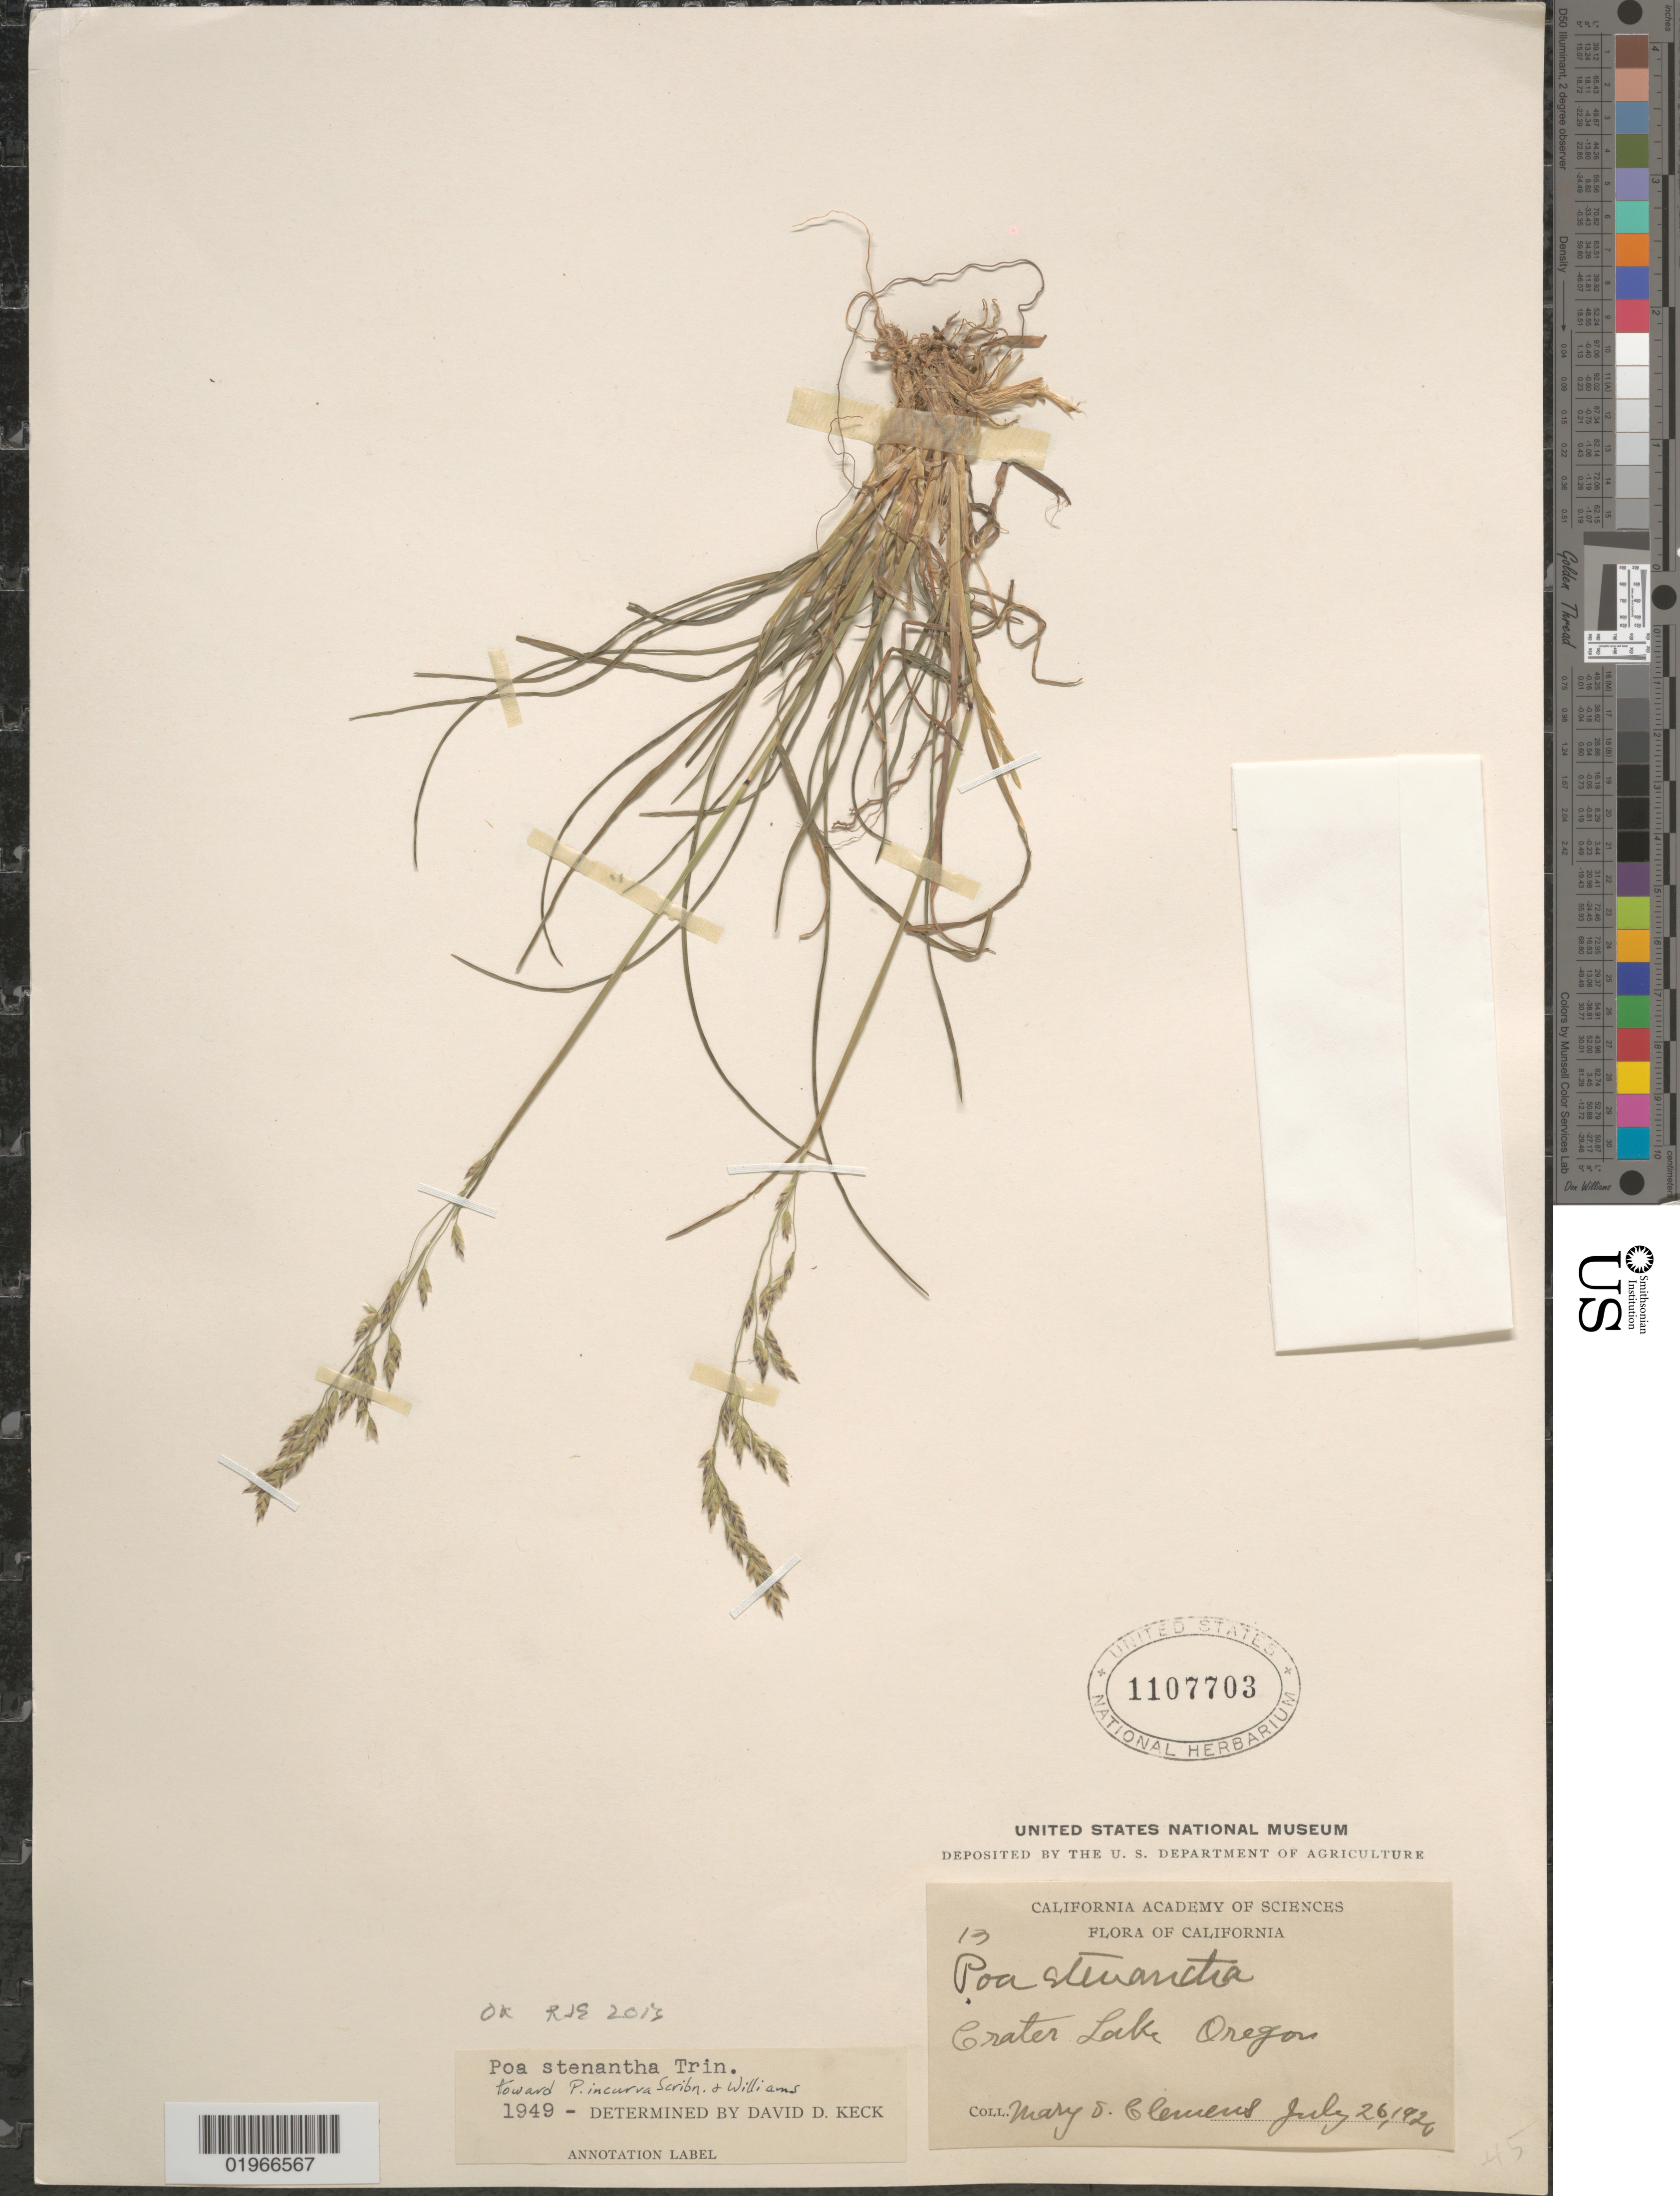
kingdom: Plantae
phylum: Tracheophyta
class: Liliopsida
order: Poales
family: Poaceae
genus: Poa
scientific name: Poa stenantha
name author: Trin.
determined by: Soreng, Robert J., Research Associate (BOT), Smithsonian Institution - National Museum of Natural History (UNITED STATES)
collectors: M. Clemens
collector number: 13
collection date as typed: July 26, 2019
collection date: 1920-07-26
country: United States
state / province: Oregon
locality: Crater Lake Oregon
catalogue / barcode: US 1107703